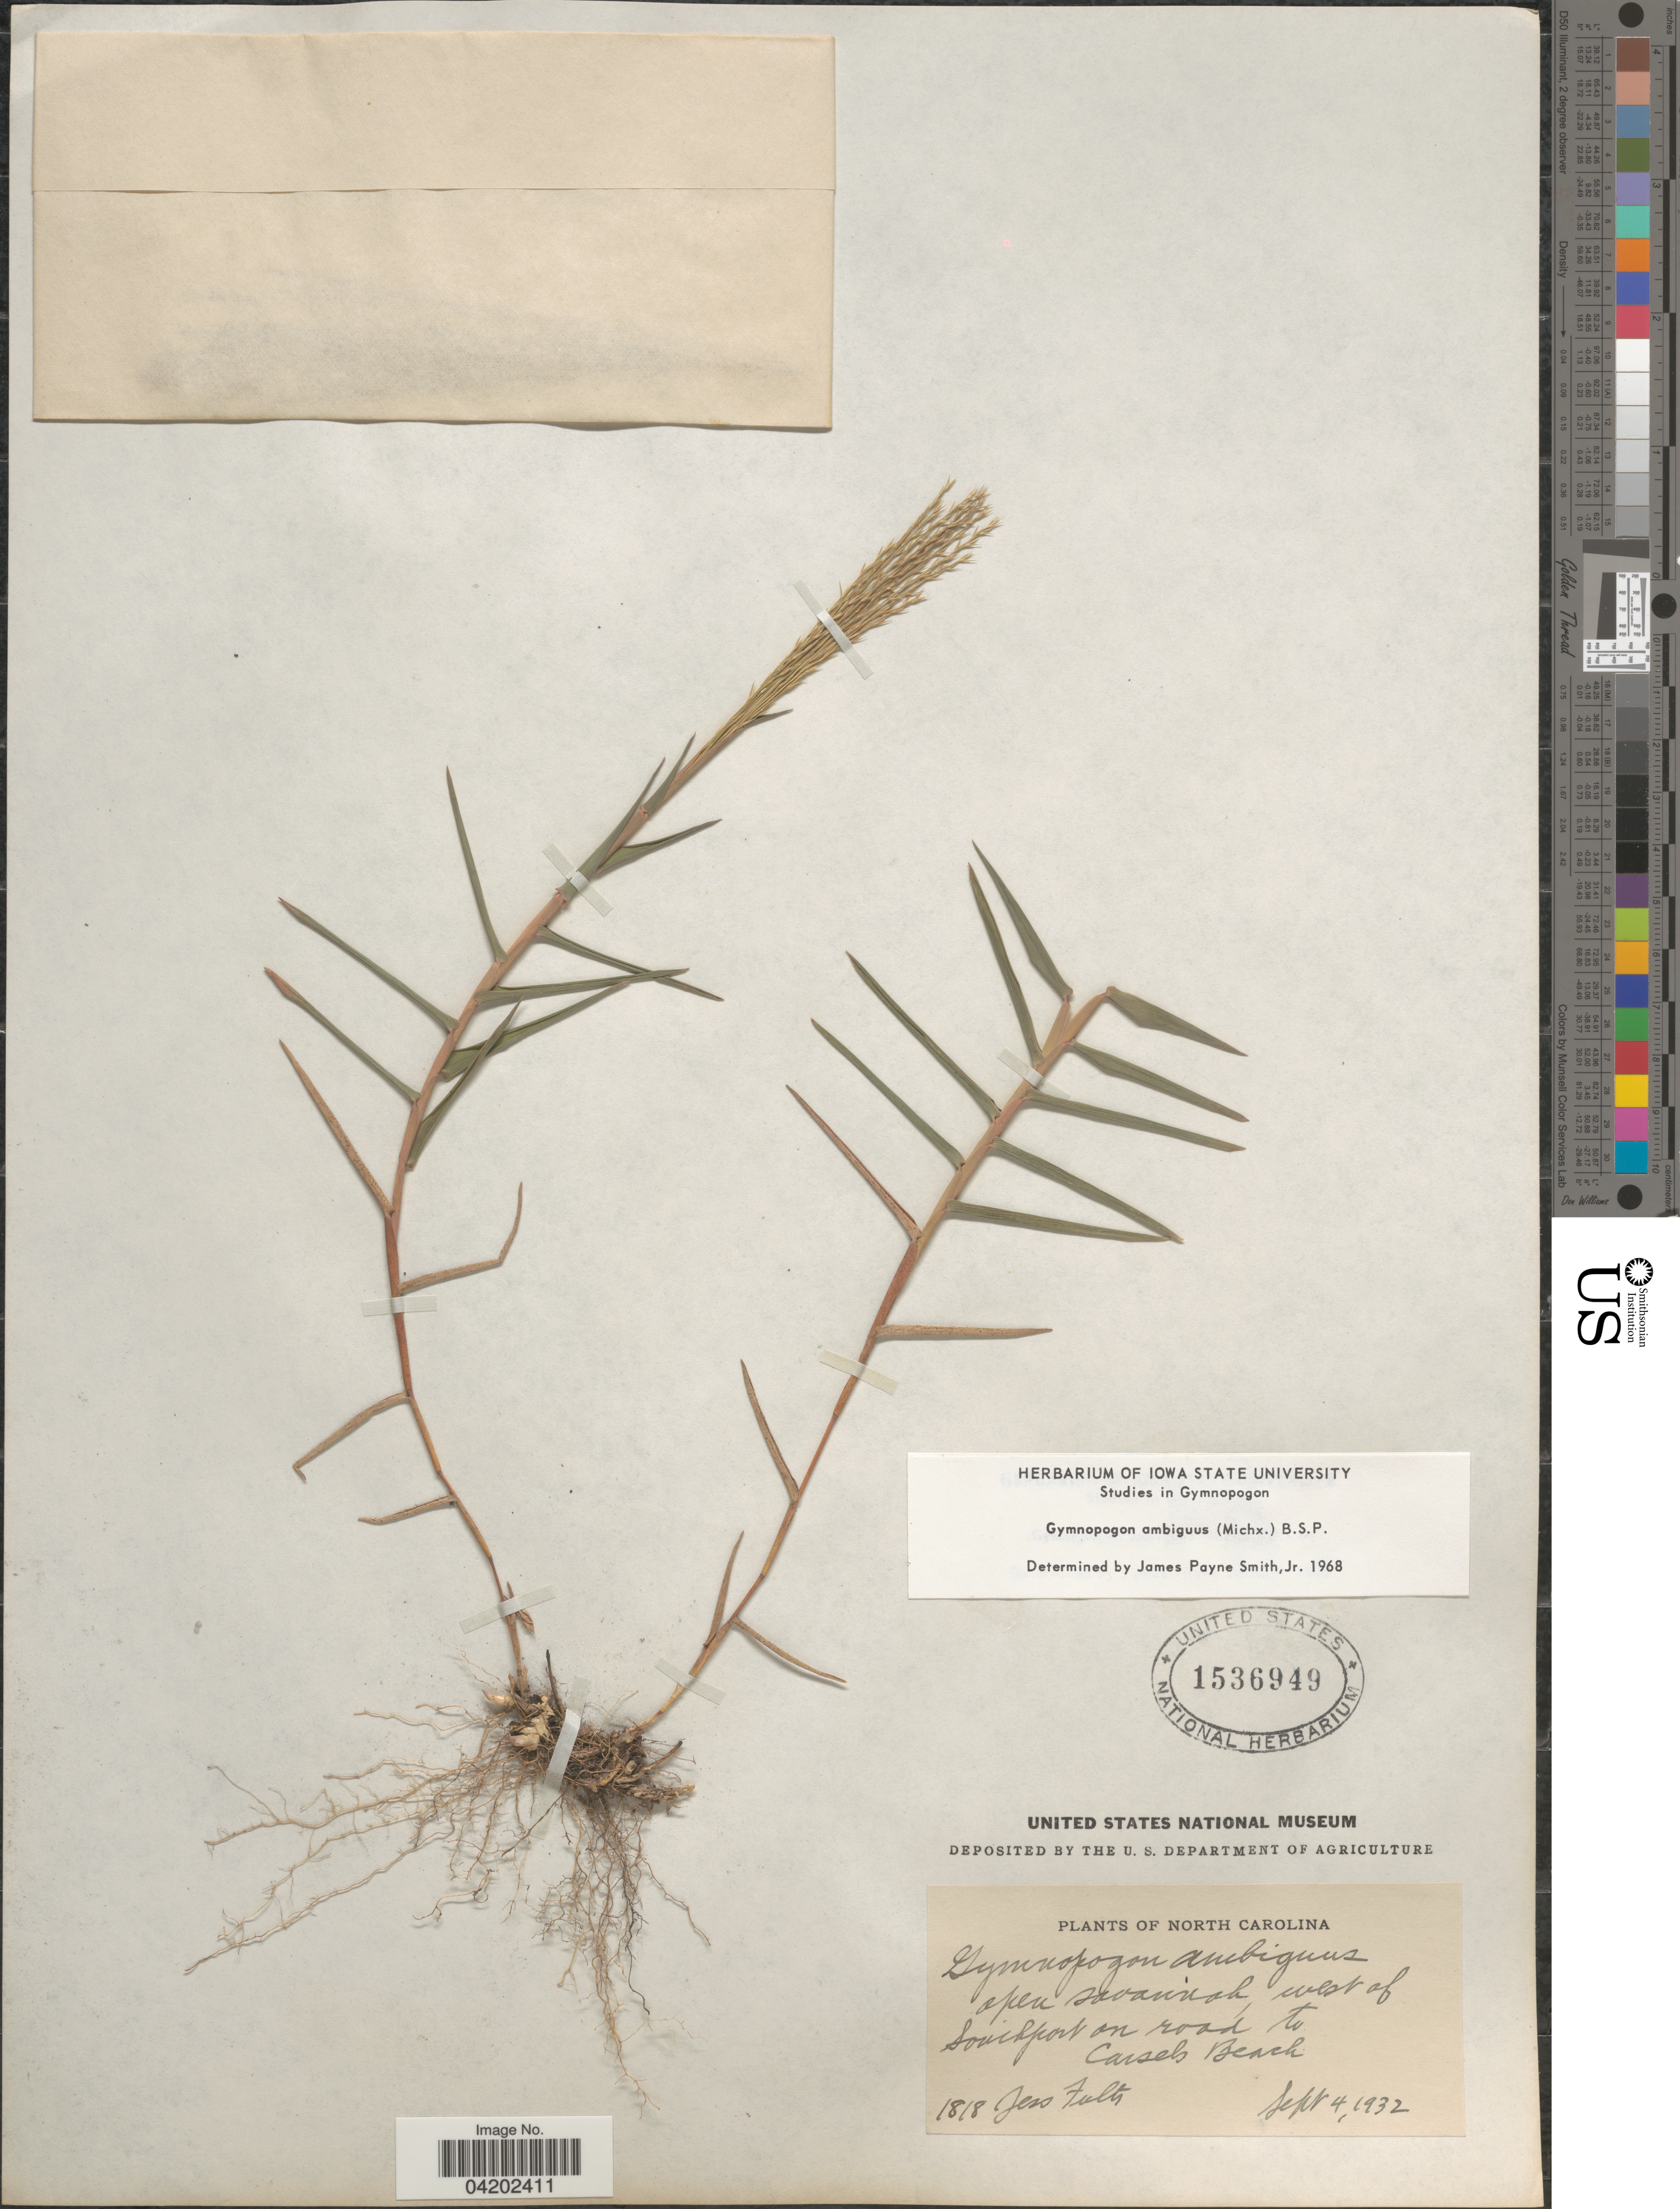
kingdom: Plantae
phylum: Tracheophyta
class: Liliopsida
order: Poales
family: Poaceae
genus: Gymnopogon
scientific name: Gymnopogon ambiguus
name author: (Michx.) Britton, Stearns & Poggenb.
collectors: J. Fults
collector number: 1818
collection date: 1932-09-04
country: United States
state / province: North Carolina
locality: Open savannah, west of Southport on road to Carsels Beach.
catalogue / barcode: US 1536949